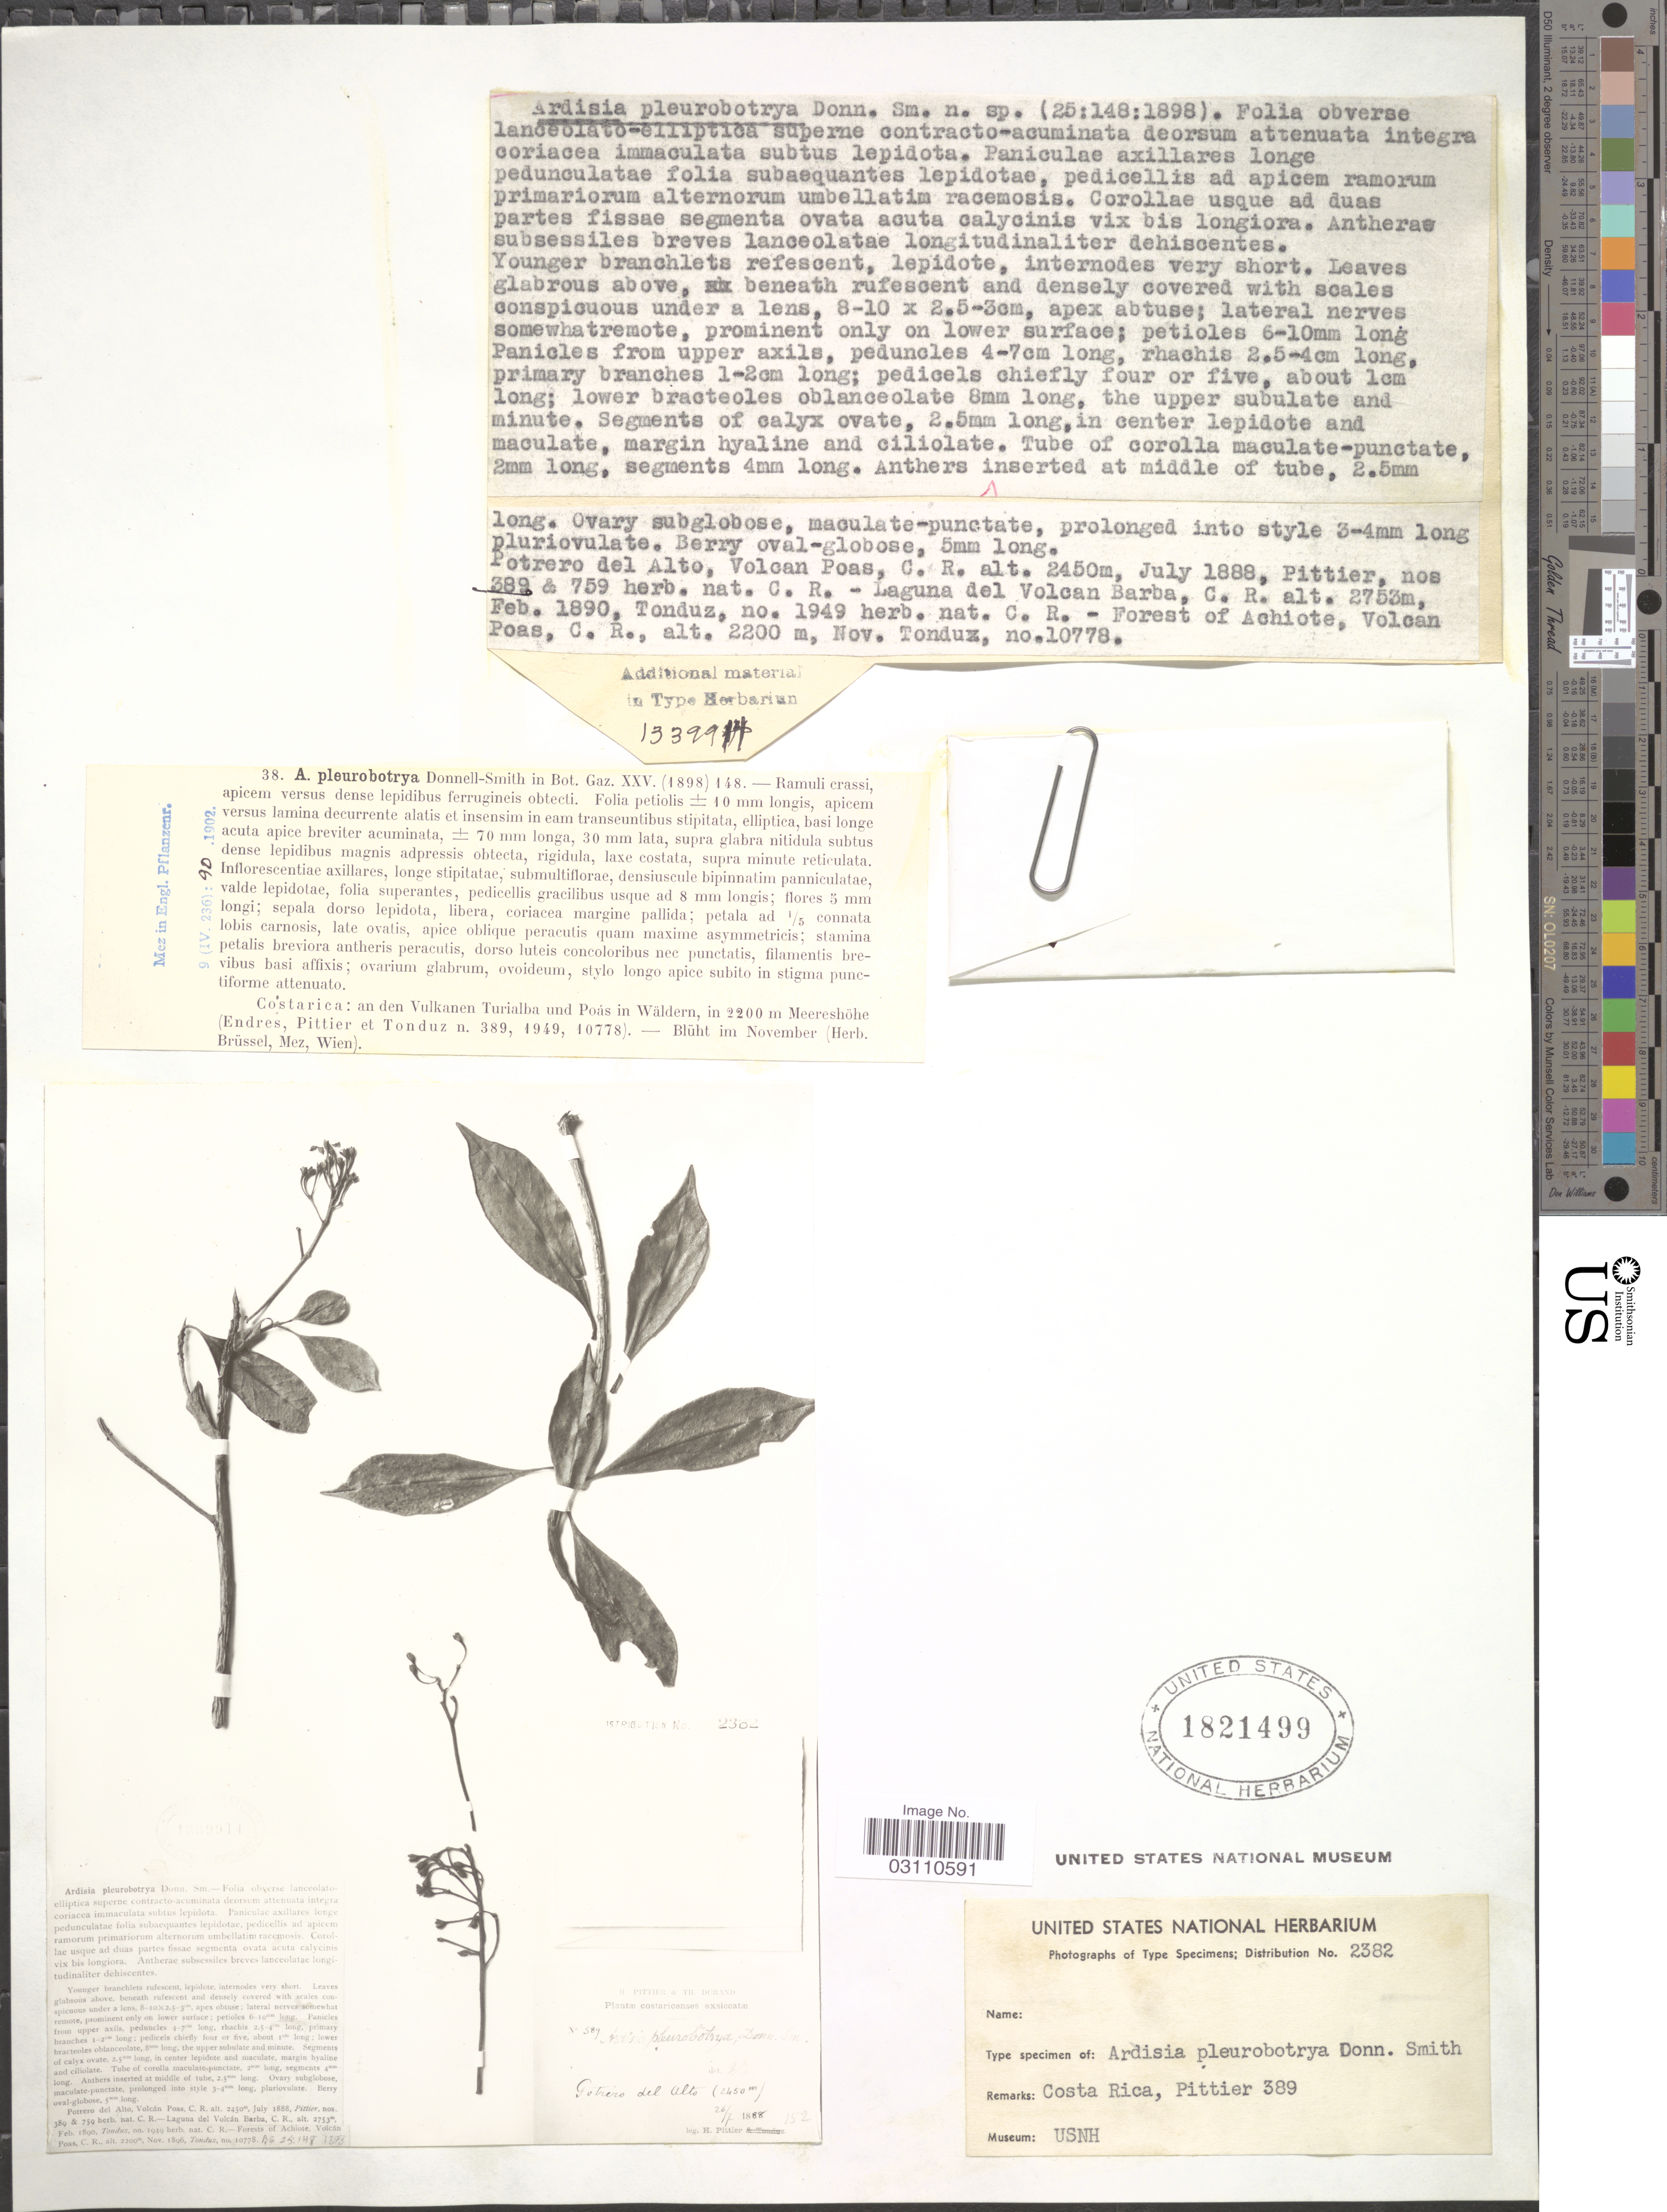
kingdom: Plantae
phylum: Tracheophyta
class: Magnoliopsida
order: Ericales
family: Primulaceae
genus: Ardisia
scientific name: Ardisia pleurobotrya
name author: Donn. Sm.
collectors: H. F. Pittier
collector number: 389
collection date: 1888-07-26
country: Costa Rica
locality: Potrero del Alto, Volcán Poas.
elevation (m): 2450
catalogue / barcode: US 1821499